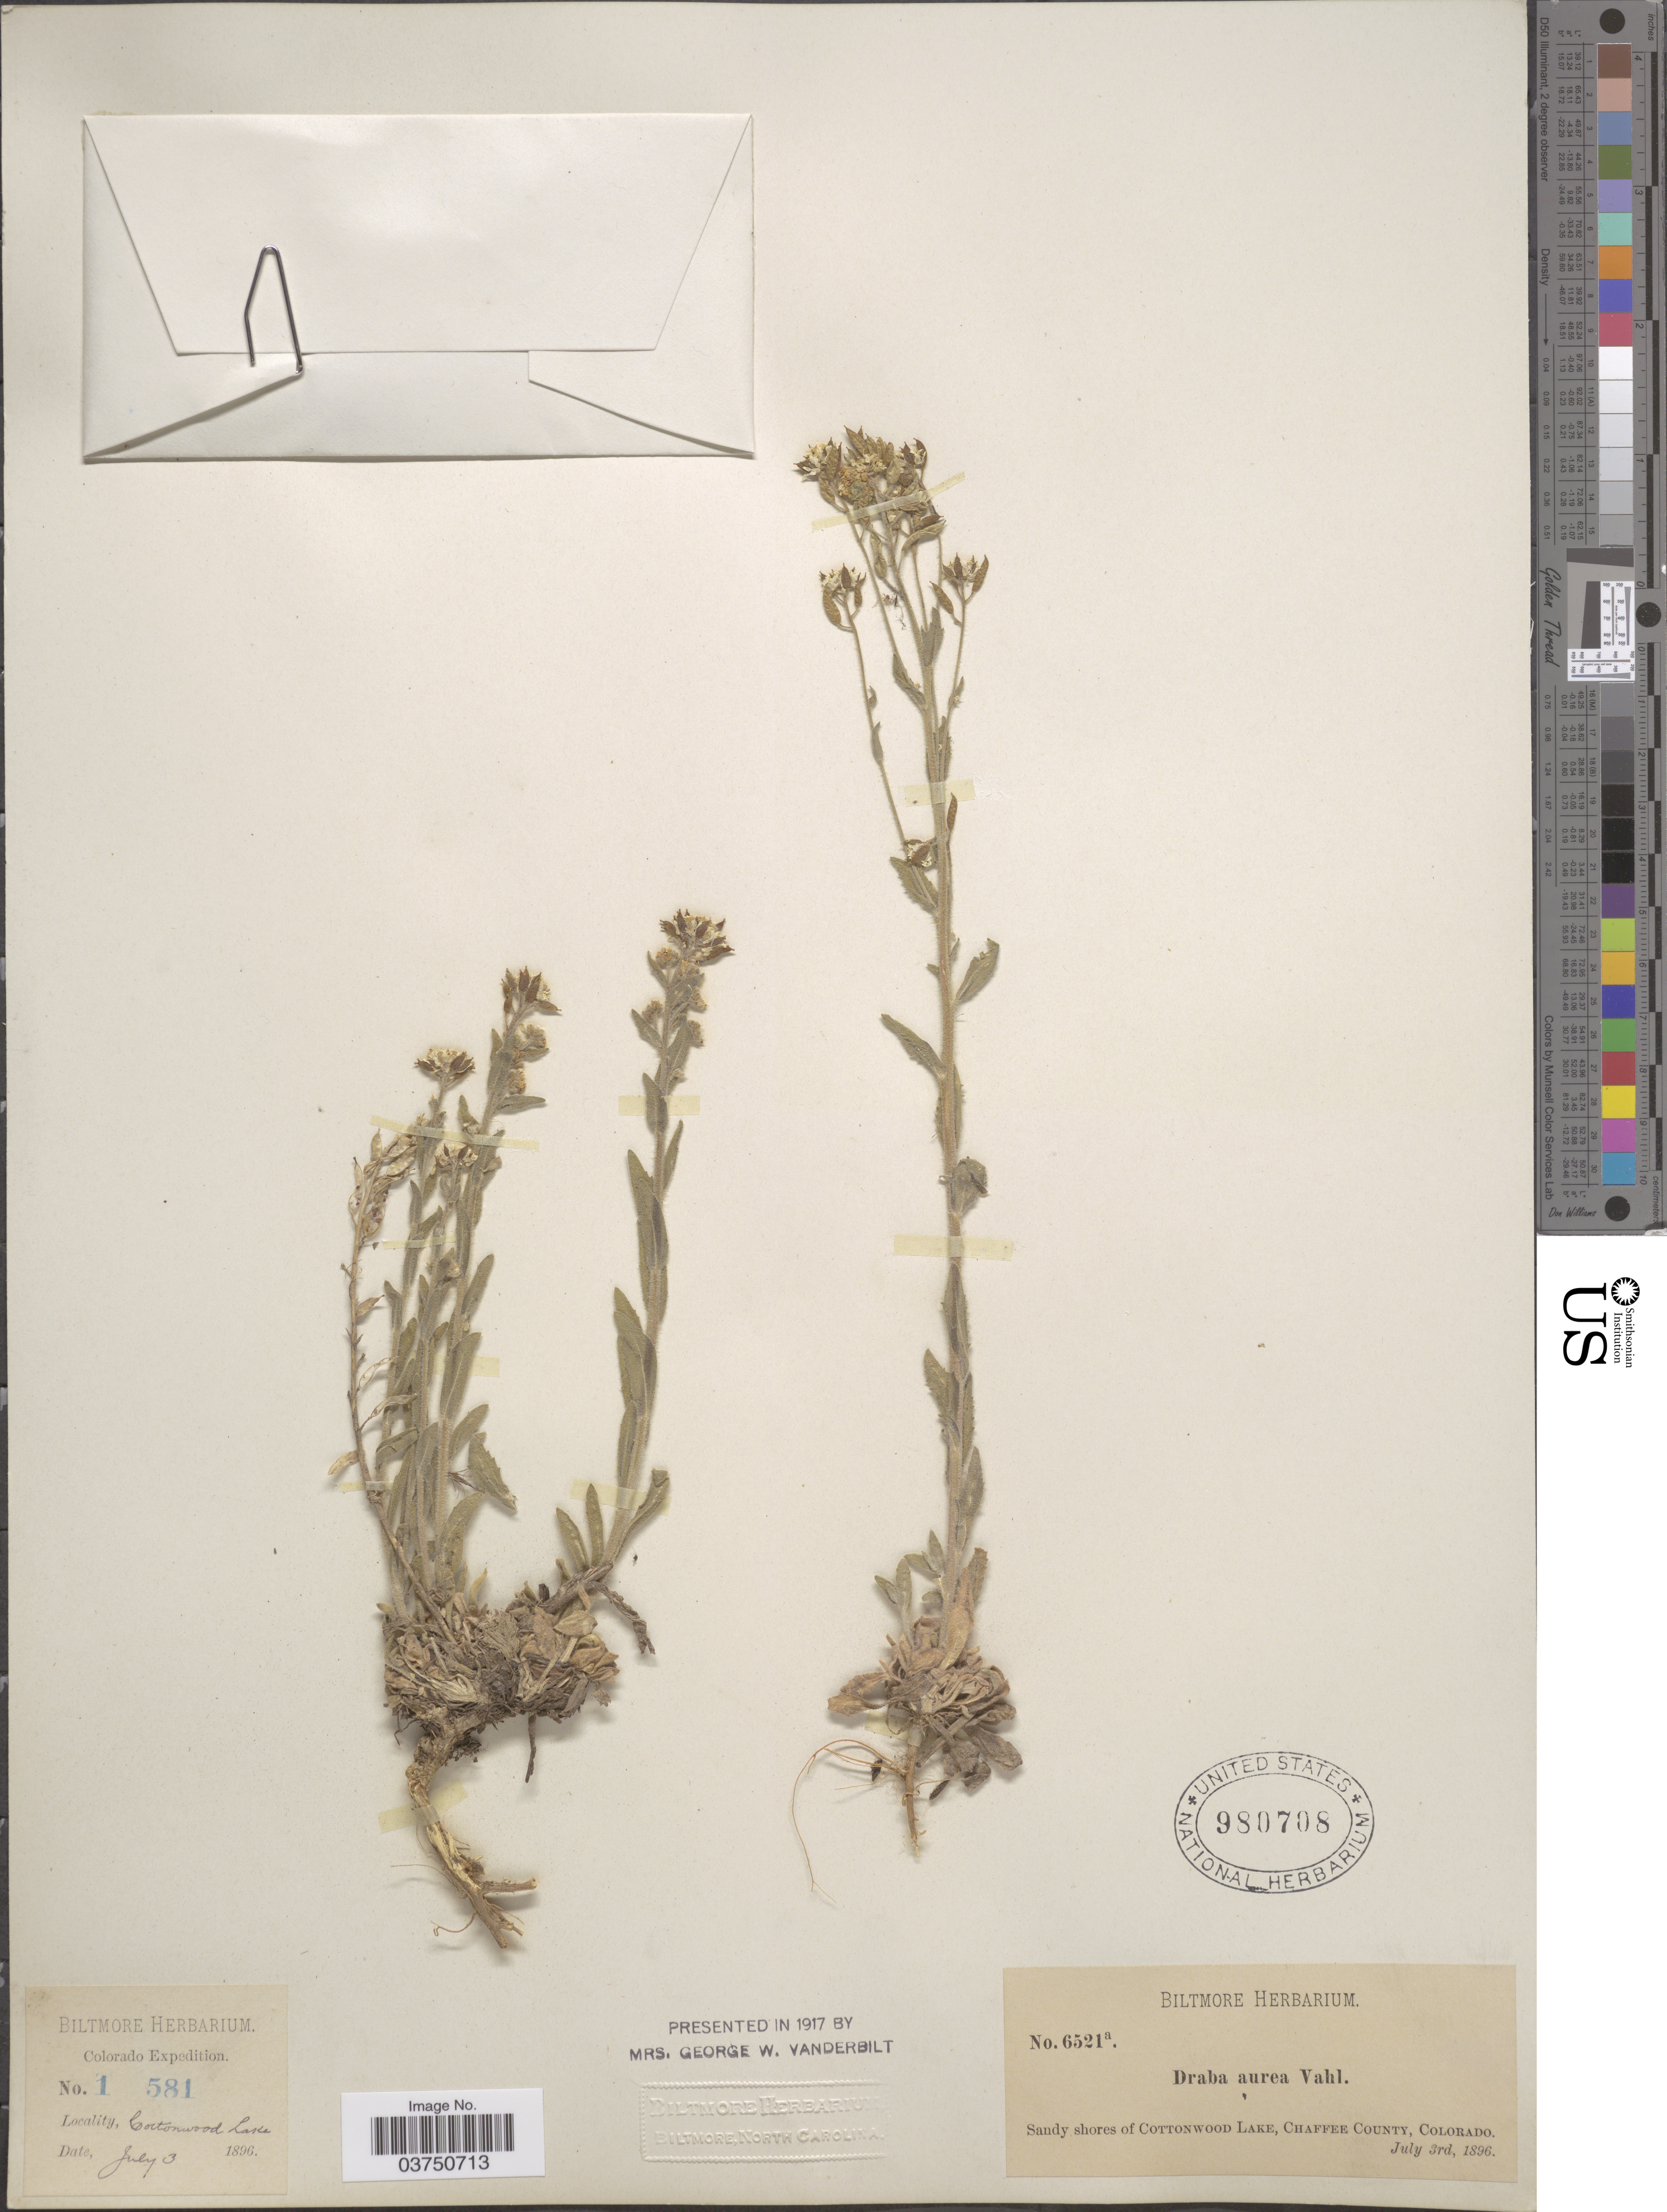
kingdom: Plantae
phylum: Tracheophyta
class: Magnoliopsida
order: Brassicales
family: Brassicaceae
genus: Draba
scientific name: Draba aurea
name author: Vahl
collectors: ex herb. Biltmore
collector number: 1581/6521a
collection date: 1896-07-03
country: United States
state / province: Colorado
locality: Cottonwood Lake, Chaffee County.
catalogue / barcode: US 980708